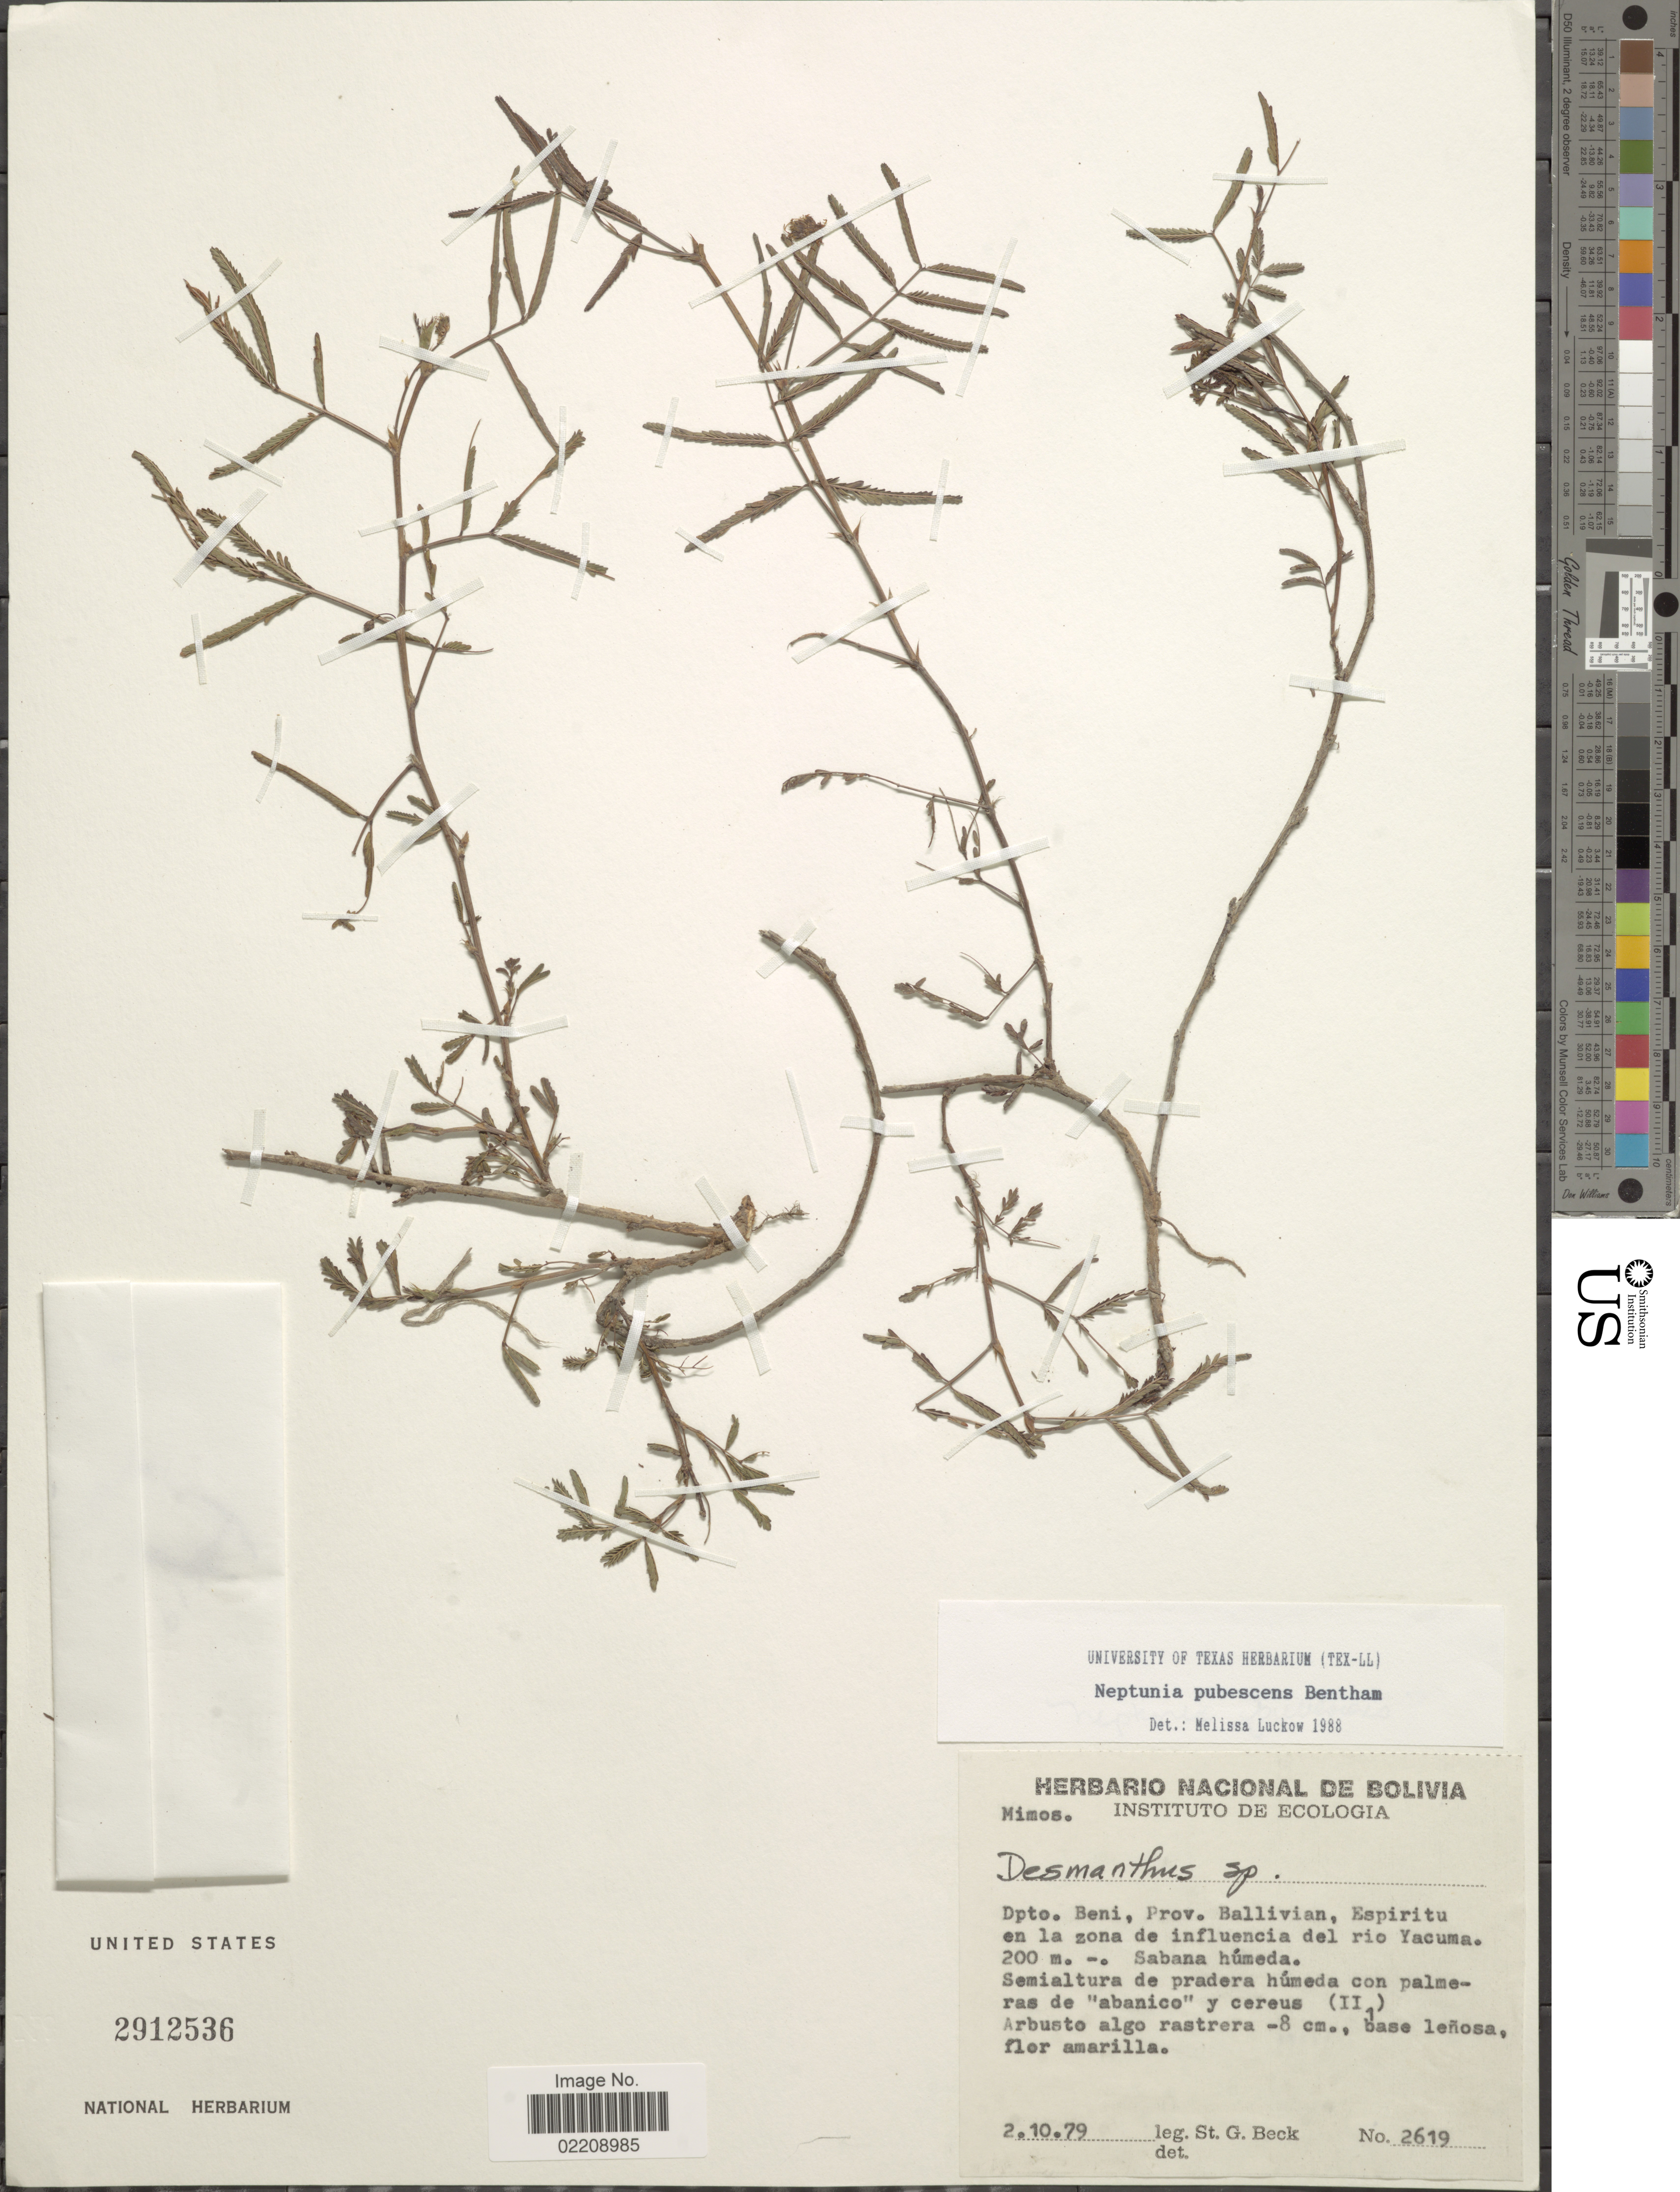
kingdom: Plantae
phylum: Tracheophyta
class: Magnoliopsida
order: Fabales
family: Fabaceae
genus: Neptunia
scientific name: Neptunia pubescens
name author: Benth.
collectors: S. G. Beck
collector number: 2619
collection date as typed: Transcribed d/m/y: 2/10/79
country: Bolivia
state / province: Beni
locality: Prov. Ballivian, Espiritu en la zona de influencia del rio Yacuma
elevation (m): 200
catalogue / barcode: US 2912536